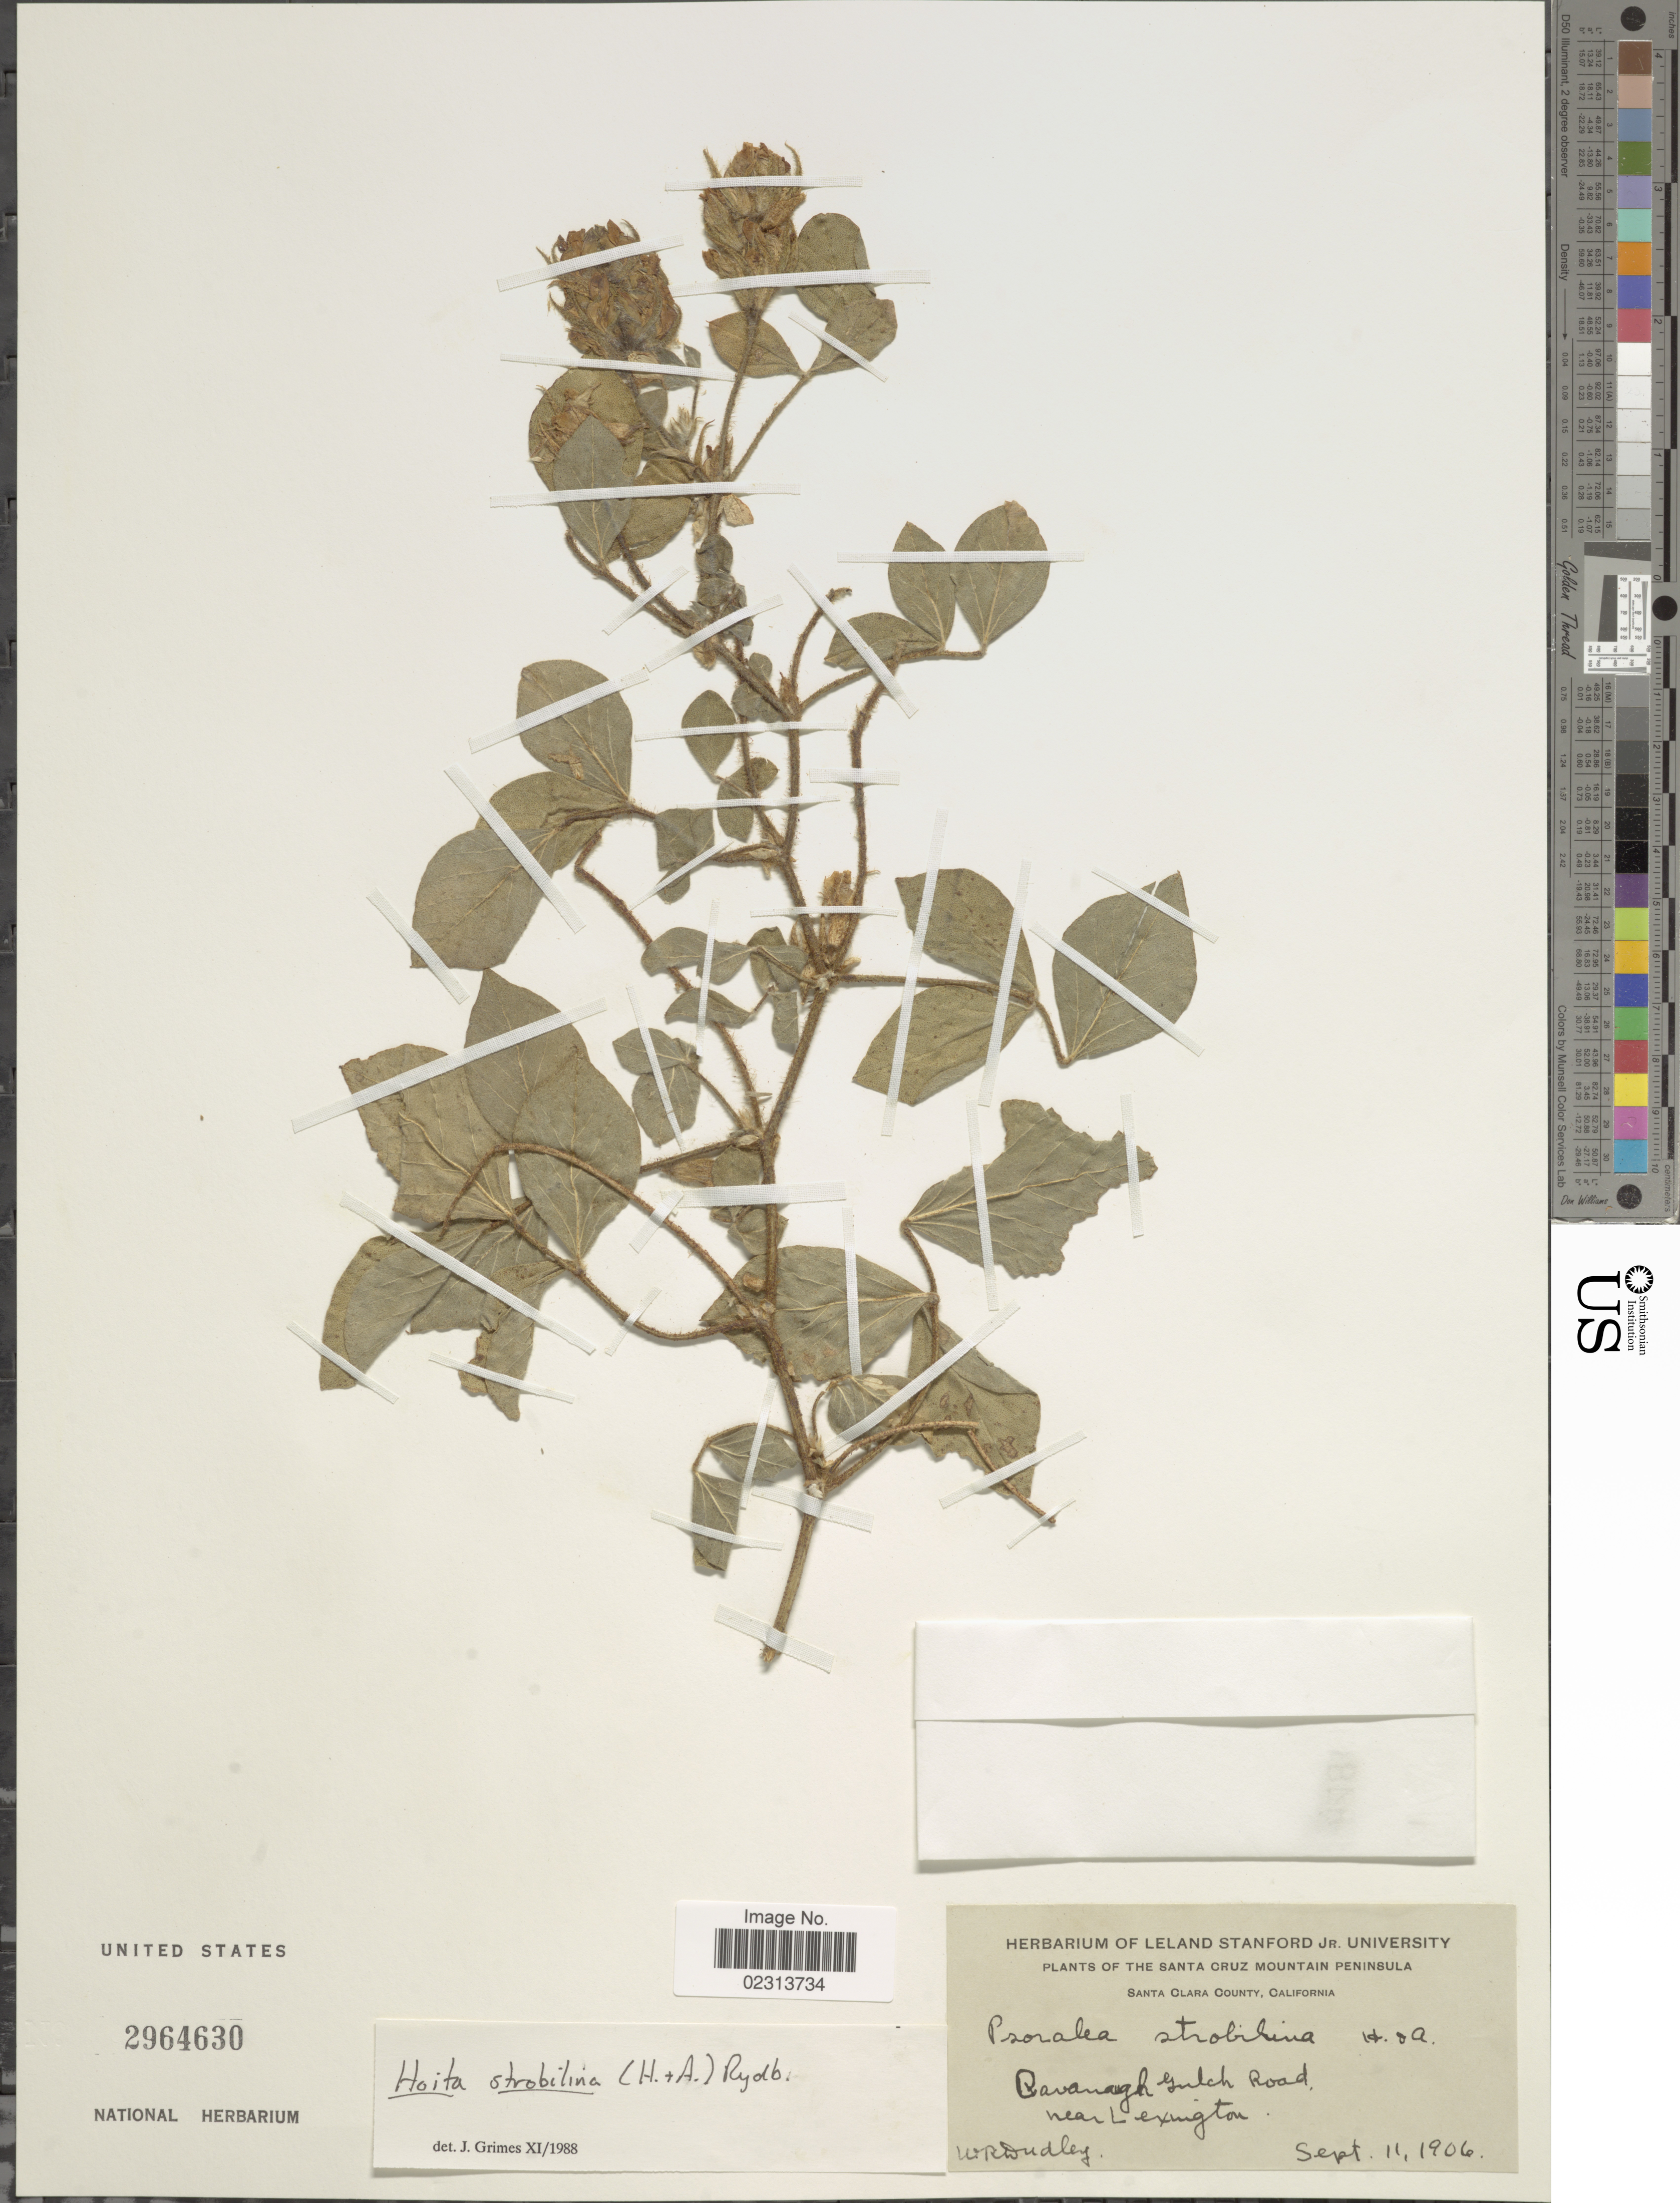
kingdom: Plantae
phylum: Tracheophyta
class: Magnoliopsida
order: Fabales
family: Fabaceae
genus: Hoita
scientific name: Hoita strobilina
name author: (Hook. & Arn.) Rydb.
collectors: W. Dudley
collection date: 1906-07-11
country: United States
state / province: California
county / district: Santa Clara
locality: The Santa Cruz Mountain Peninsula, Santa Clara COunty, California, Bavanaugh Gulch Road, near lexington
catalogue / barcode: US 2964630